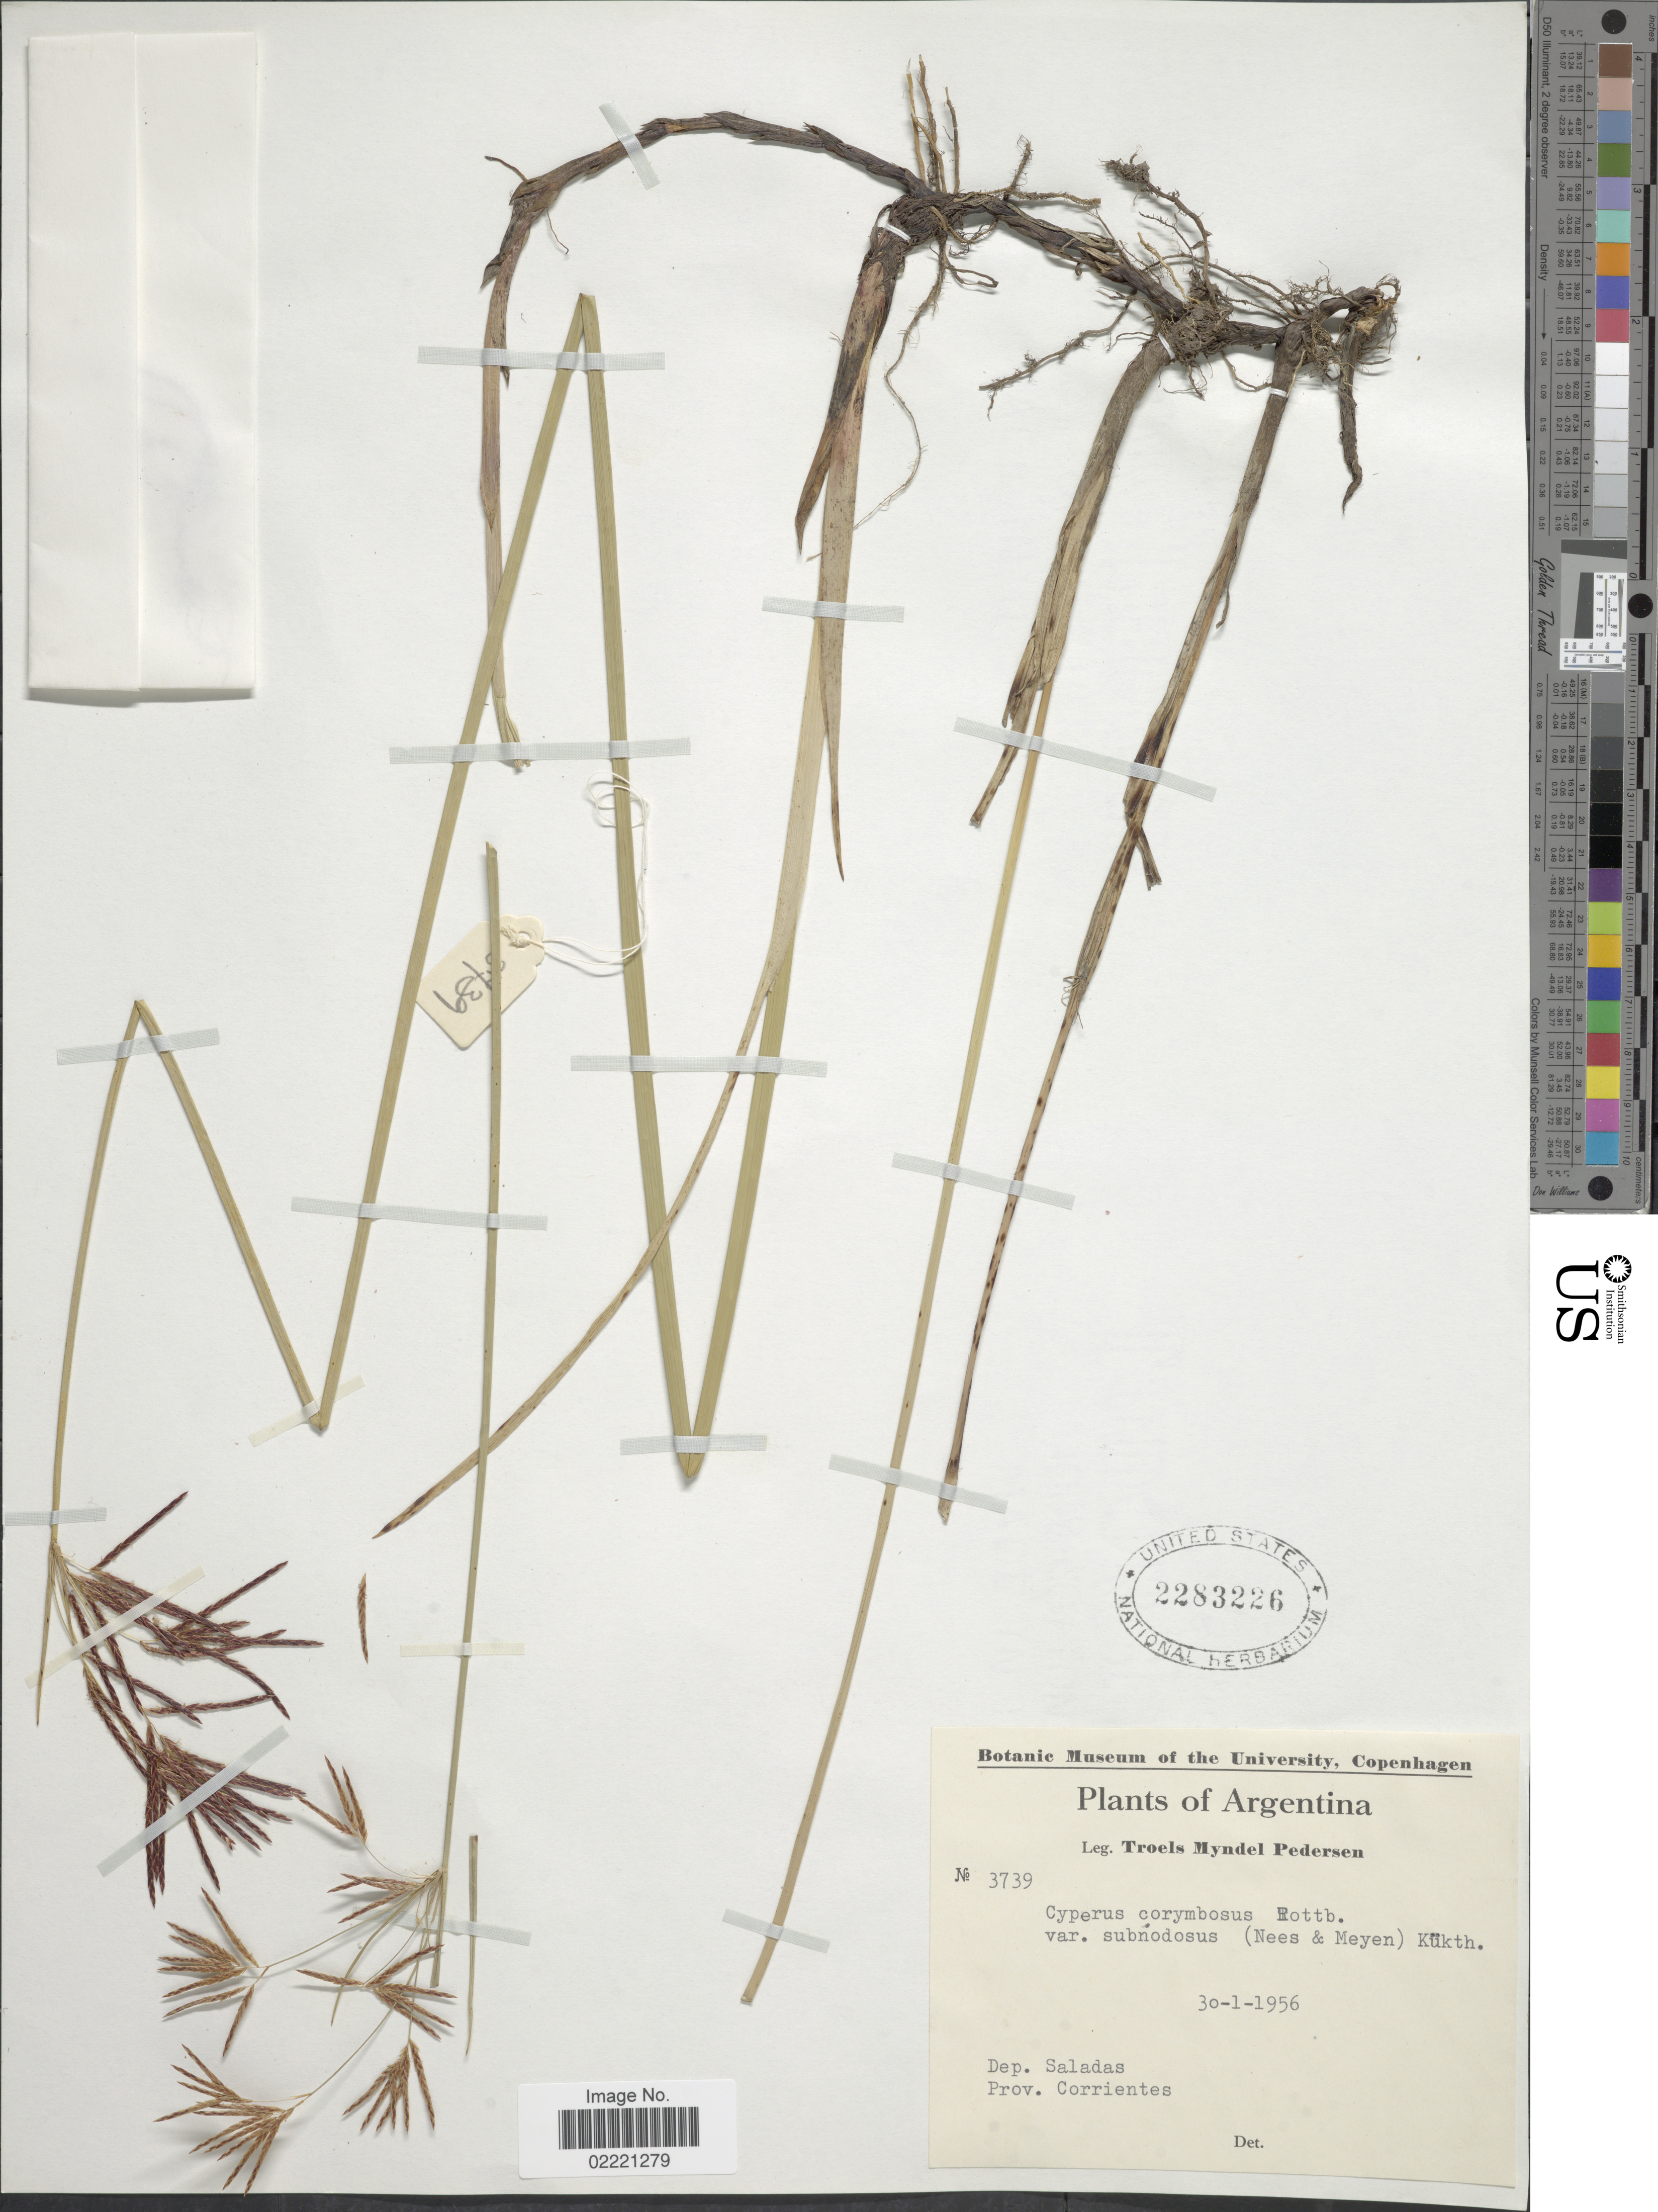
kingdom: Plantae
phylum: Tracheophyta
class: Liliopsida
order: Poales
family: Cyperaceae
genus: Cyperus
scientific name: Cyperus corymbosus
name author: Rottb.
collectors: T. Pederson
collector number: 3739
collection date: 1956-01-30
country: Argentina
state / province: Corrientes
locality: Dep. Saladas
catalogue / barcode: US 2283226